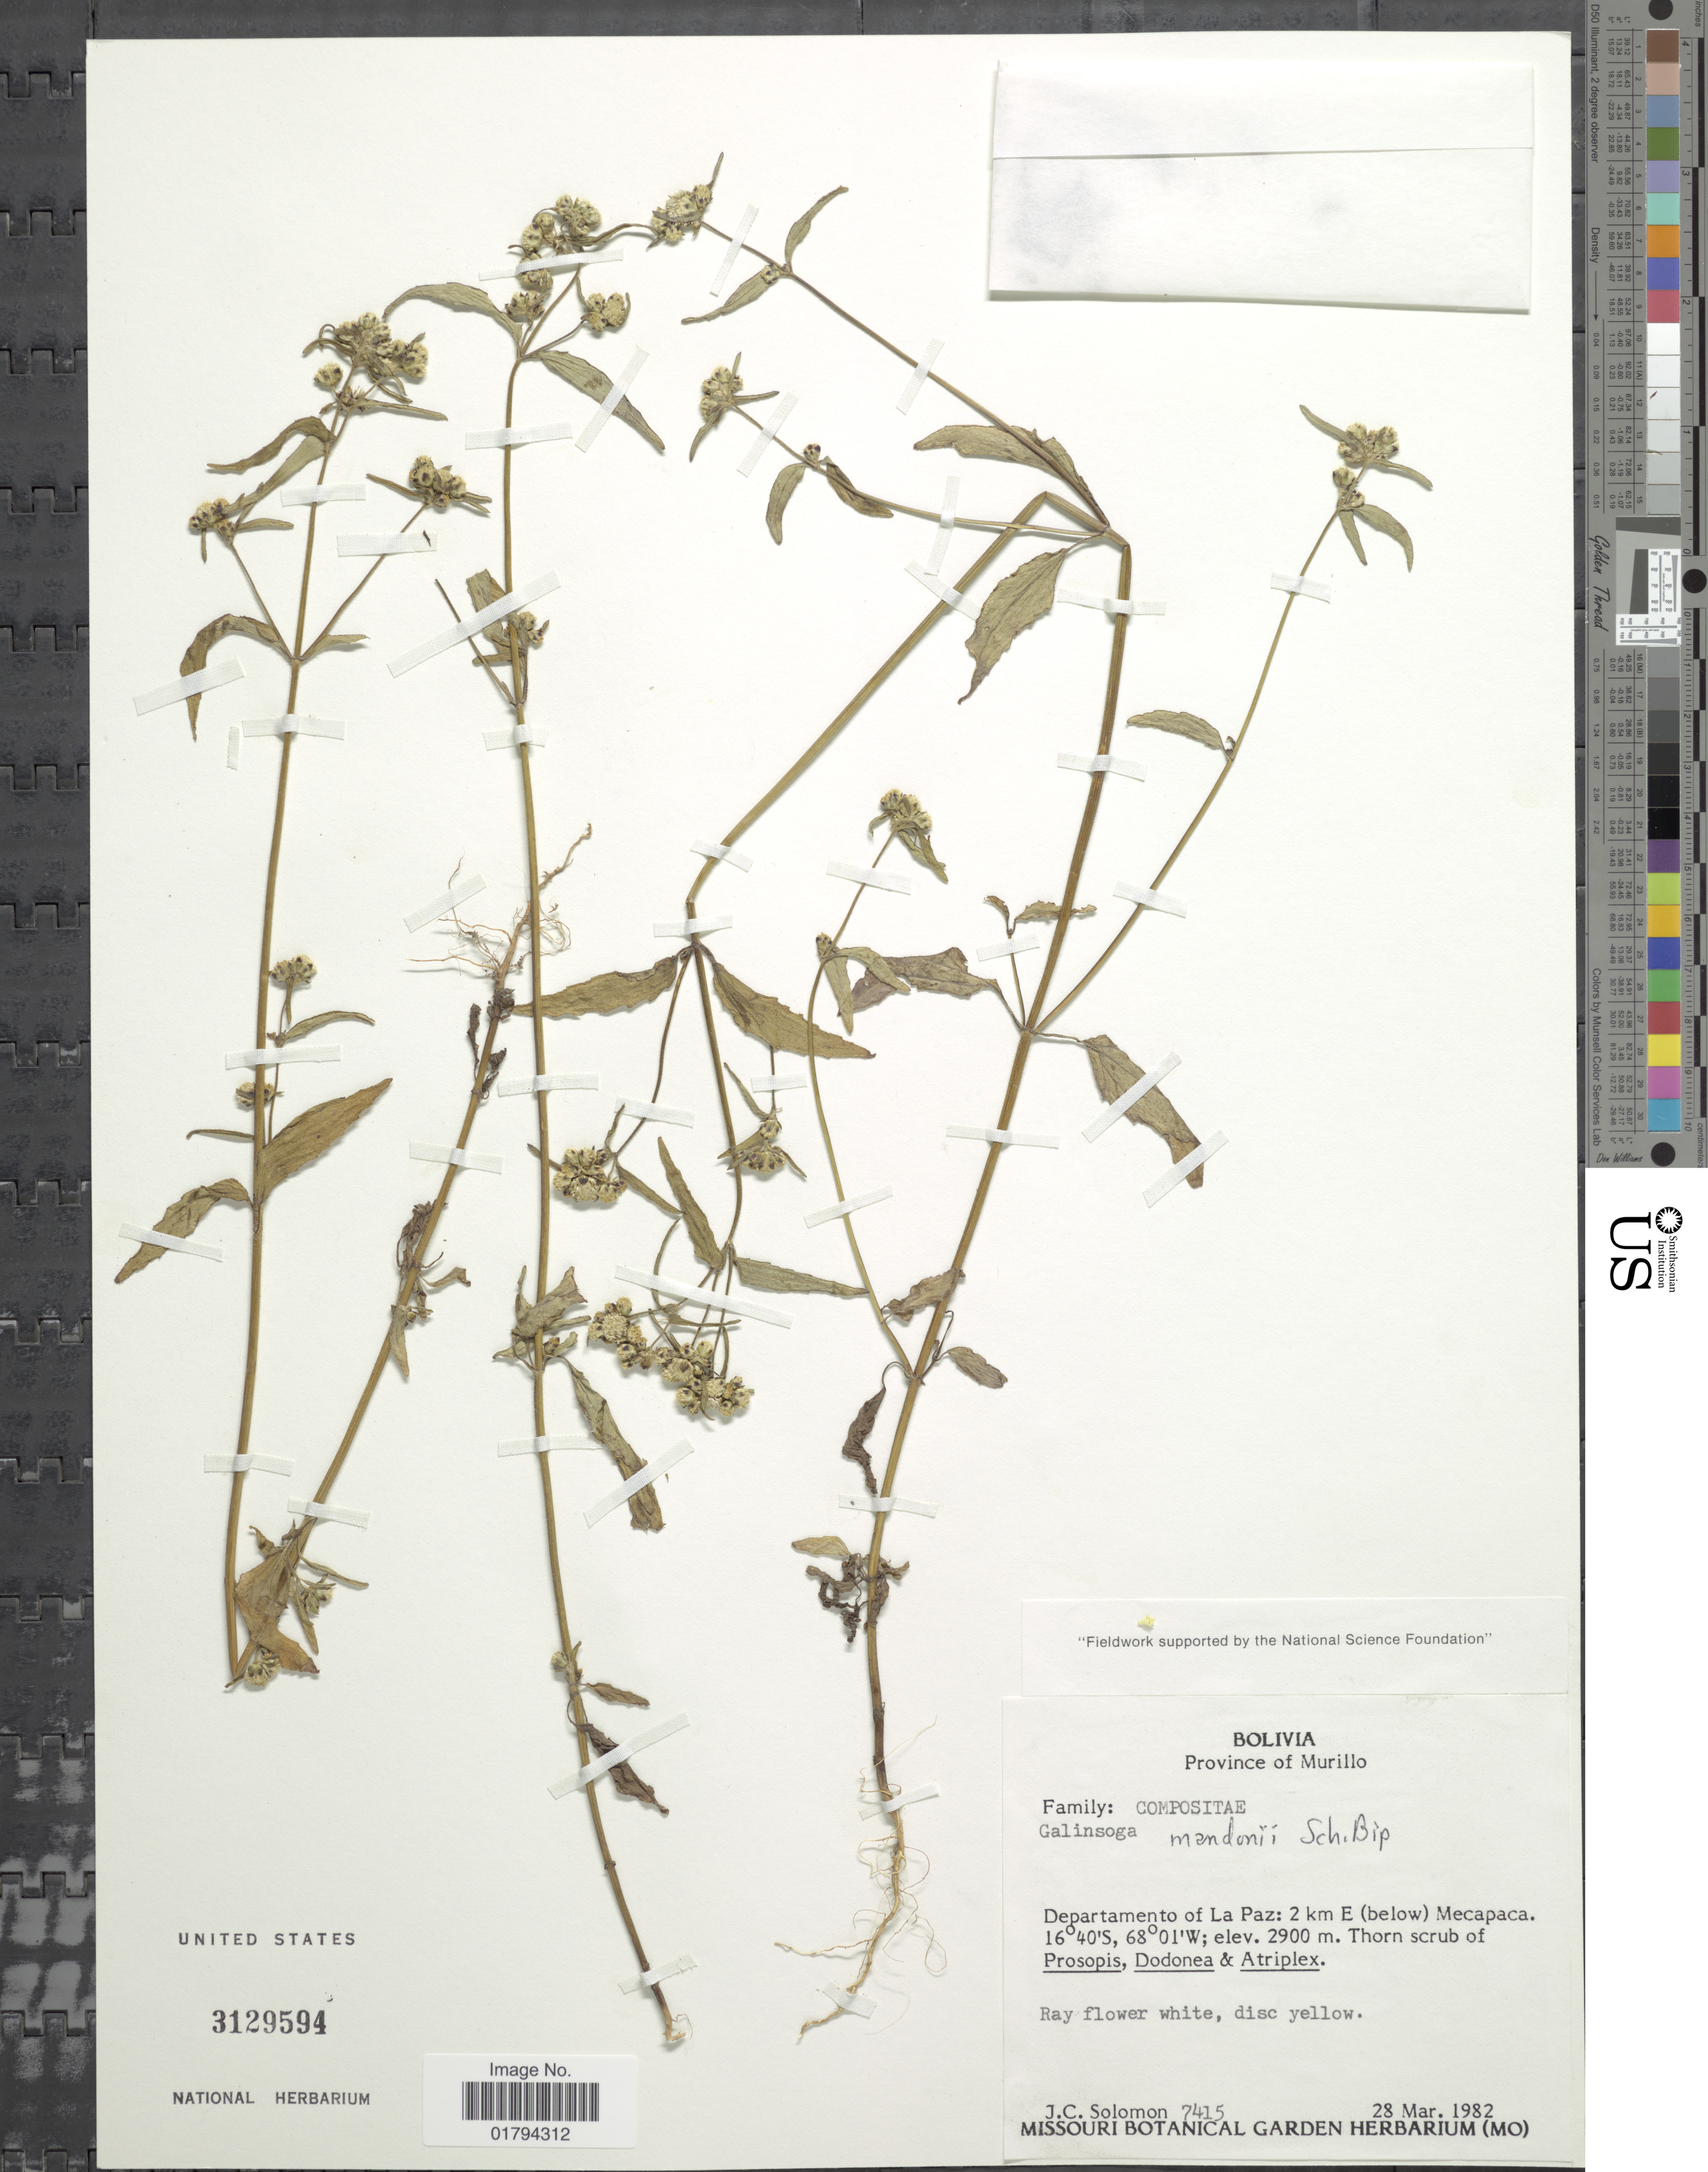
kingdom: Plantae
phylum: Tracheophyta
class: Magnoliopsida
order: Asterales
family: Asteraceae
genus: Galinsoga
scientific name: Galinsoga mandonii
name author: Sch. Bip.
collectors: J. C. Solomon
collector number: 7415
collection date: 1982-03-28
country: Bolivia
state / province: La Paz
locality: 2 km E (below) Mecapaca.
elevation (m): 2900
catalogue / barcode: US 3129594